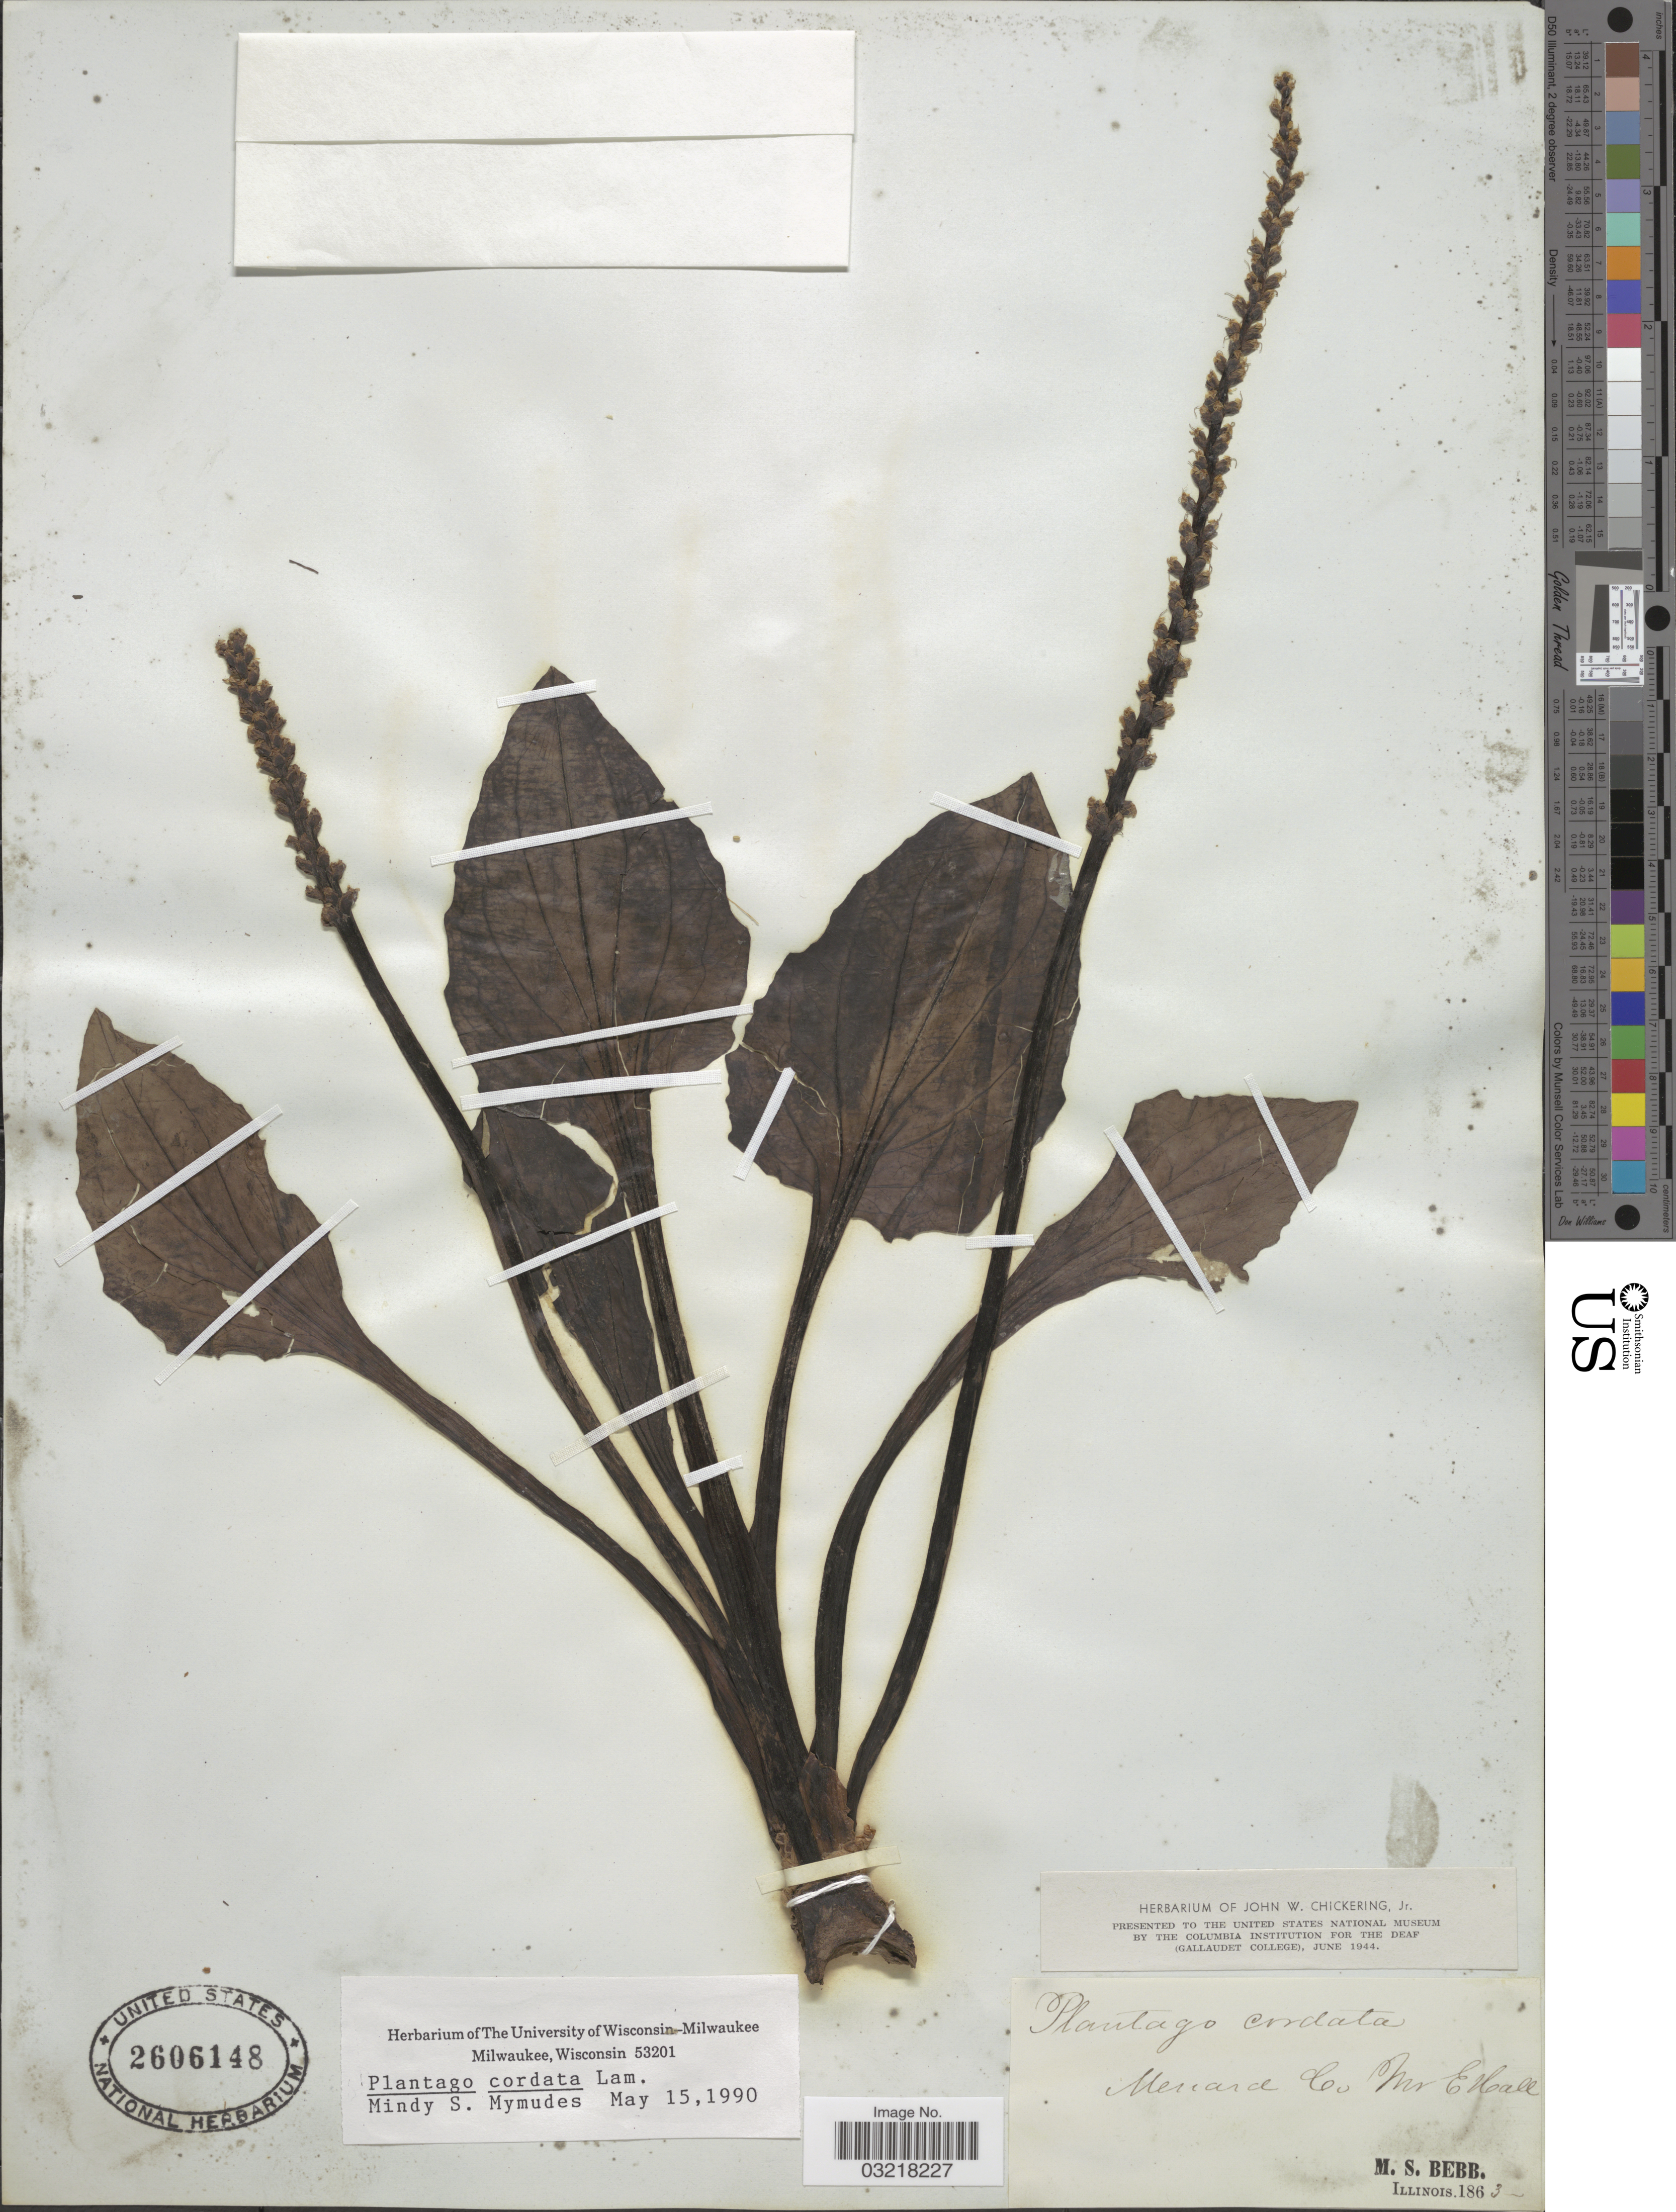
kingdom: Plantae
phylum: Tracheophyta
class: Magnoliopsida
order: Lamiales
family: Plantaginaceae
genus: Plantago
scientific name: Plantago cordata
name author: Lam.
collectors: E. Hall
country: United States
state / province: Illinois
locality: Menard Co.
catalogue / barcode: US 2606148